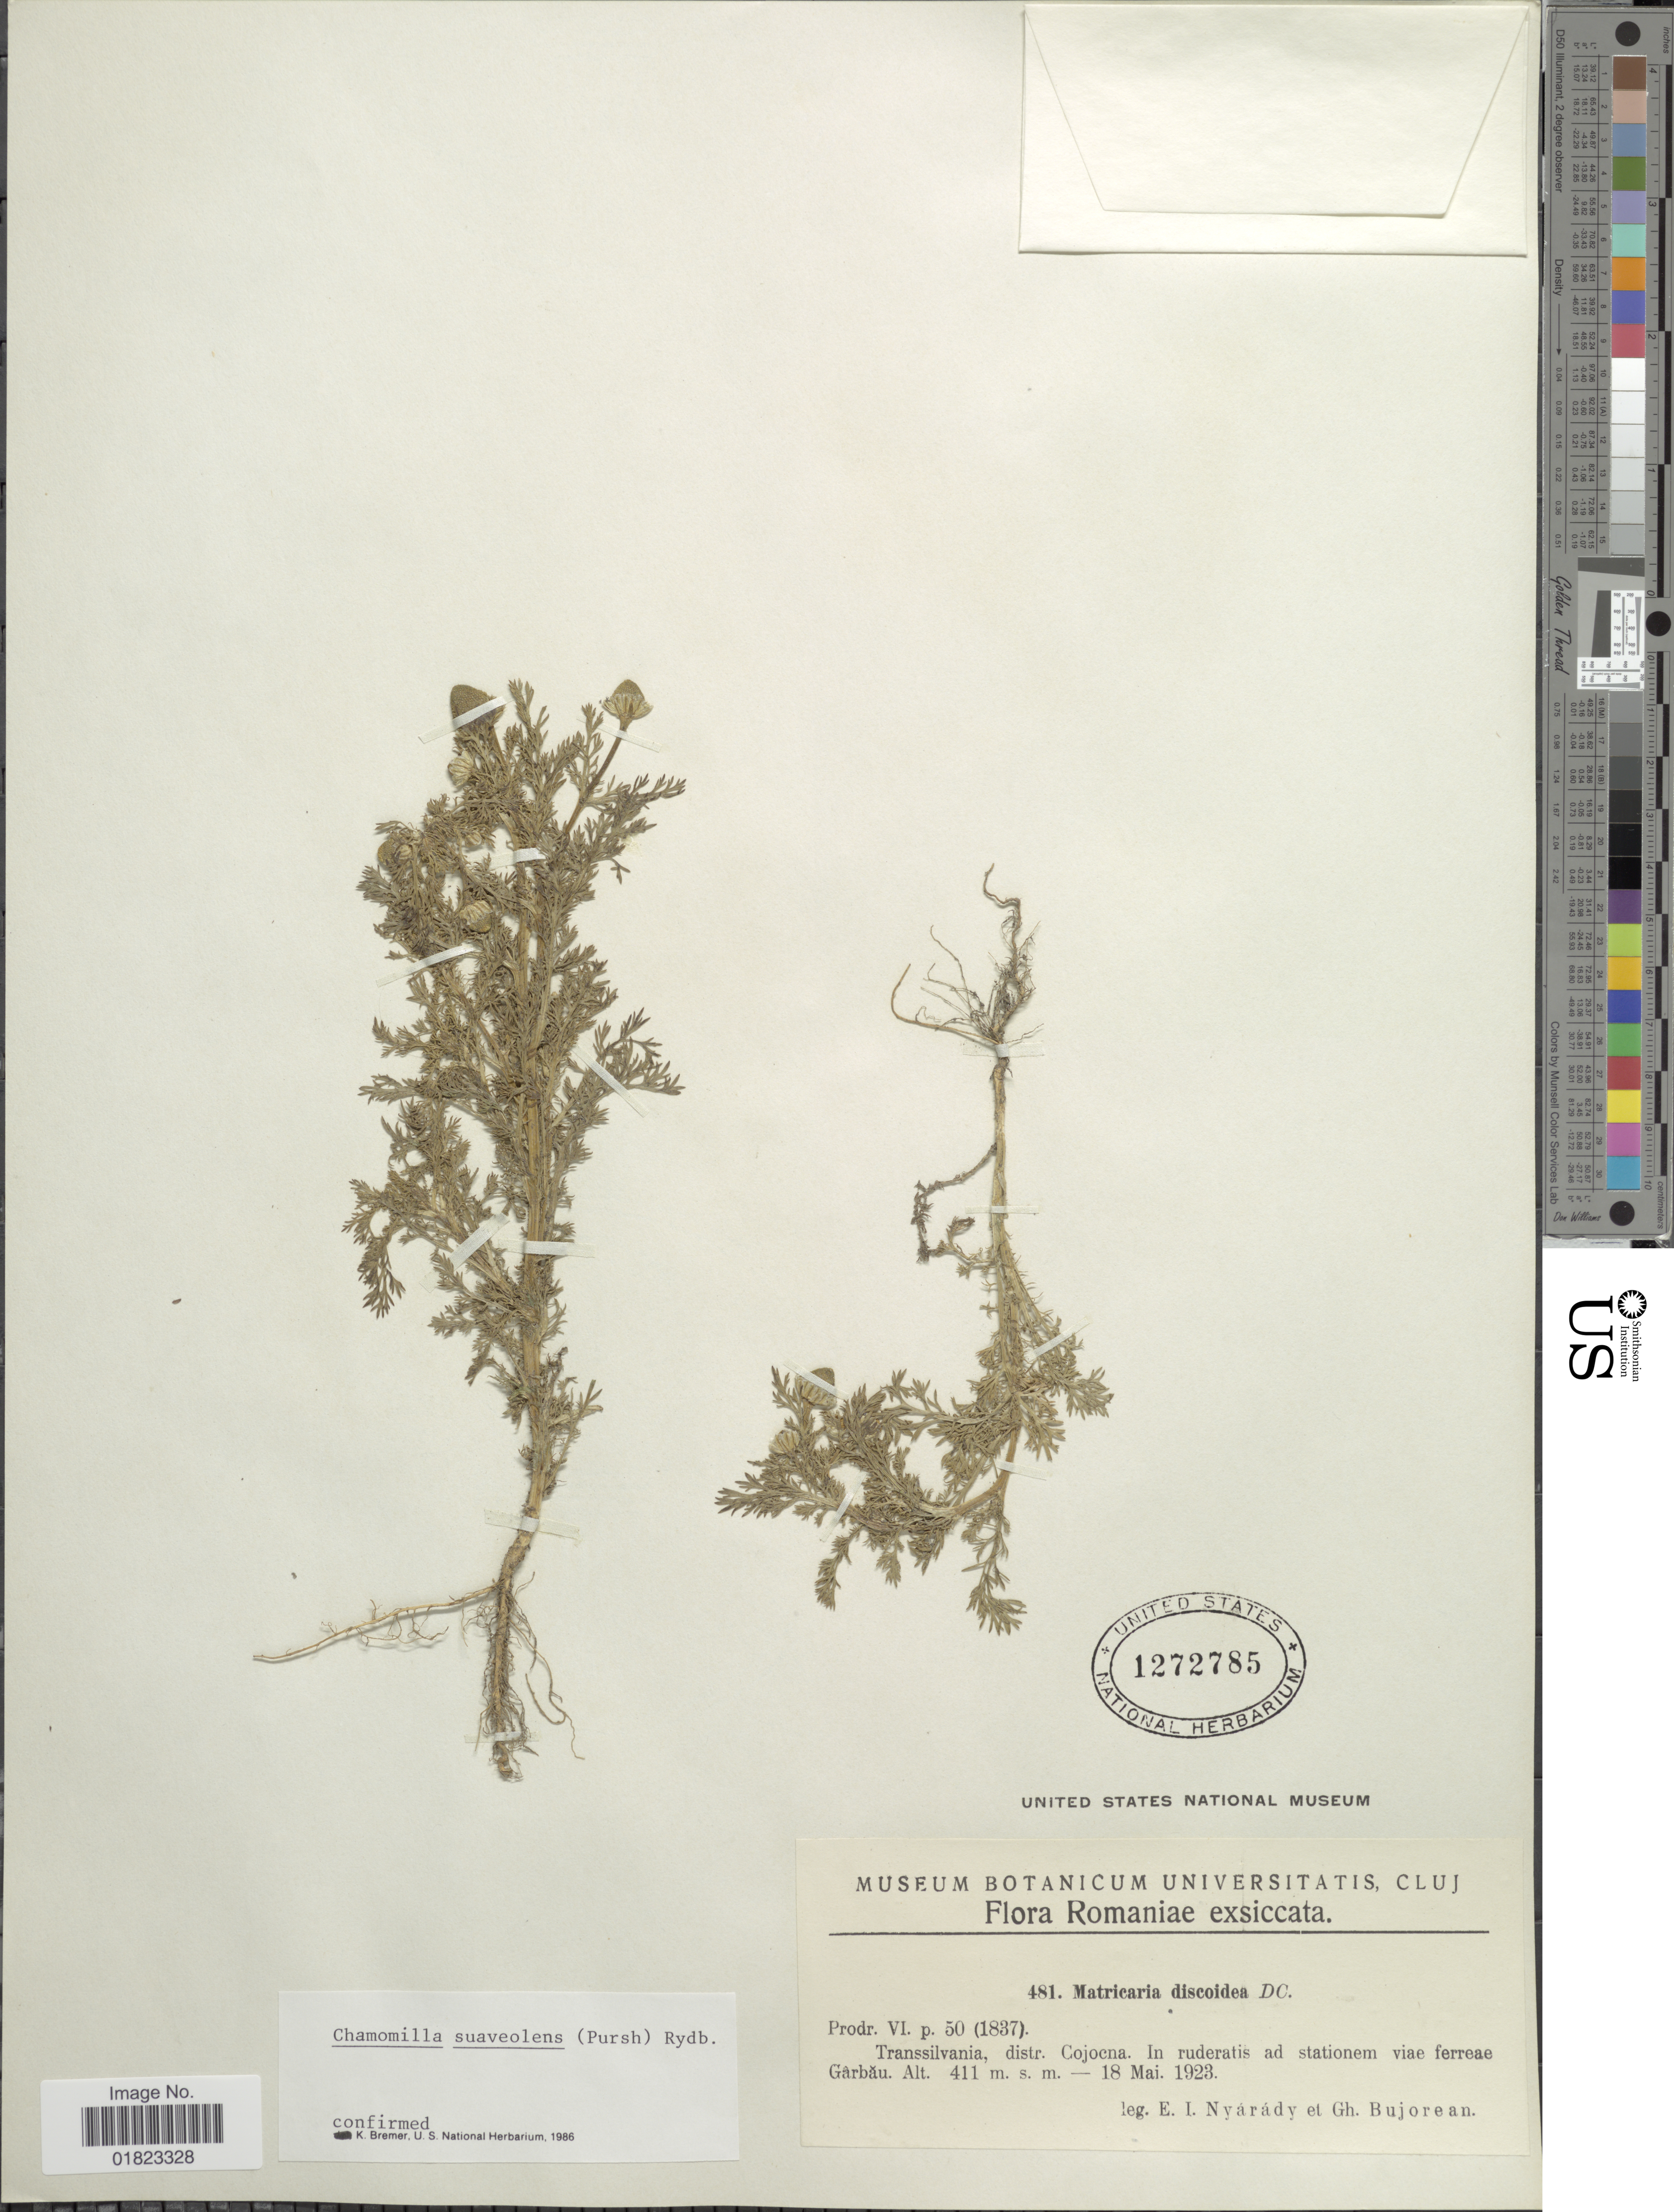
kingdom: Plantae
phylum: Tracheophyta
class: Magnoliopsida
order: Asterales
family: Asteraceae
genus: Matricaria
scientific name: Matricaria matricarioides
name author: (Less.) Porter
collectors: E. Nyárády & G. Bujorean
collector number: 481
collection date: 1923-05-18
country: Romania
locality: Transsilvania, distr. Cojocna. In ruderatis ad stationem viae ferreae Garbau.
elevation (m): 411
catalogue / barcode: US 1272785